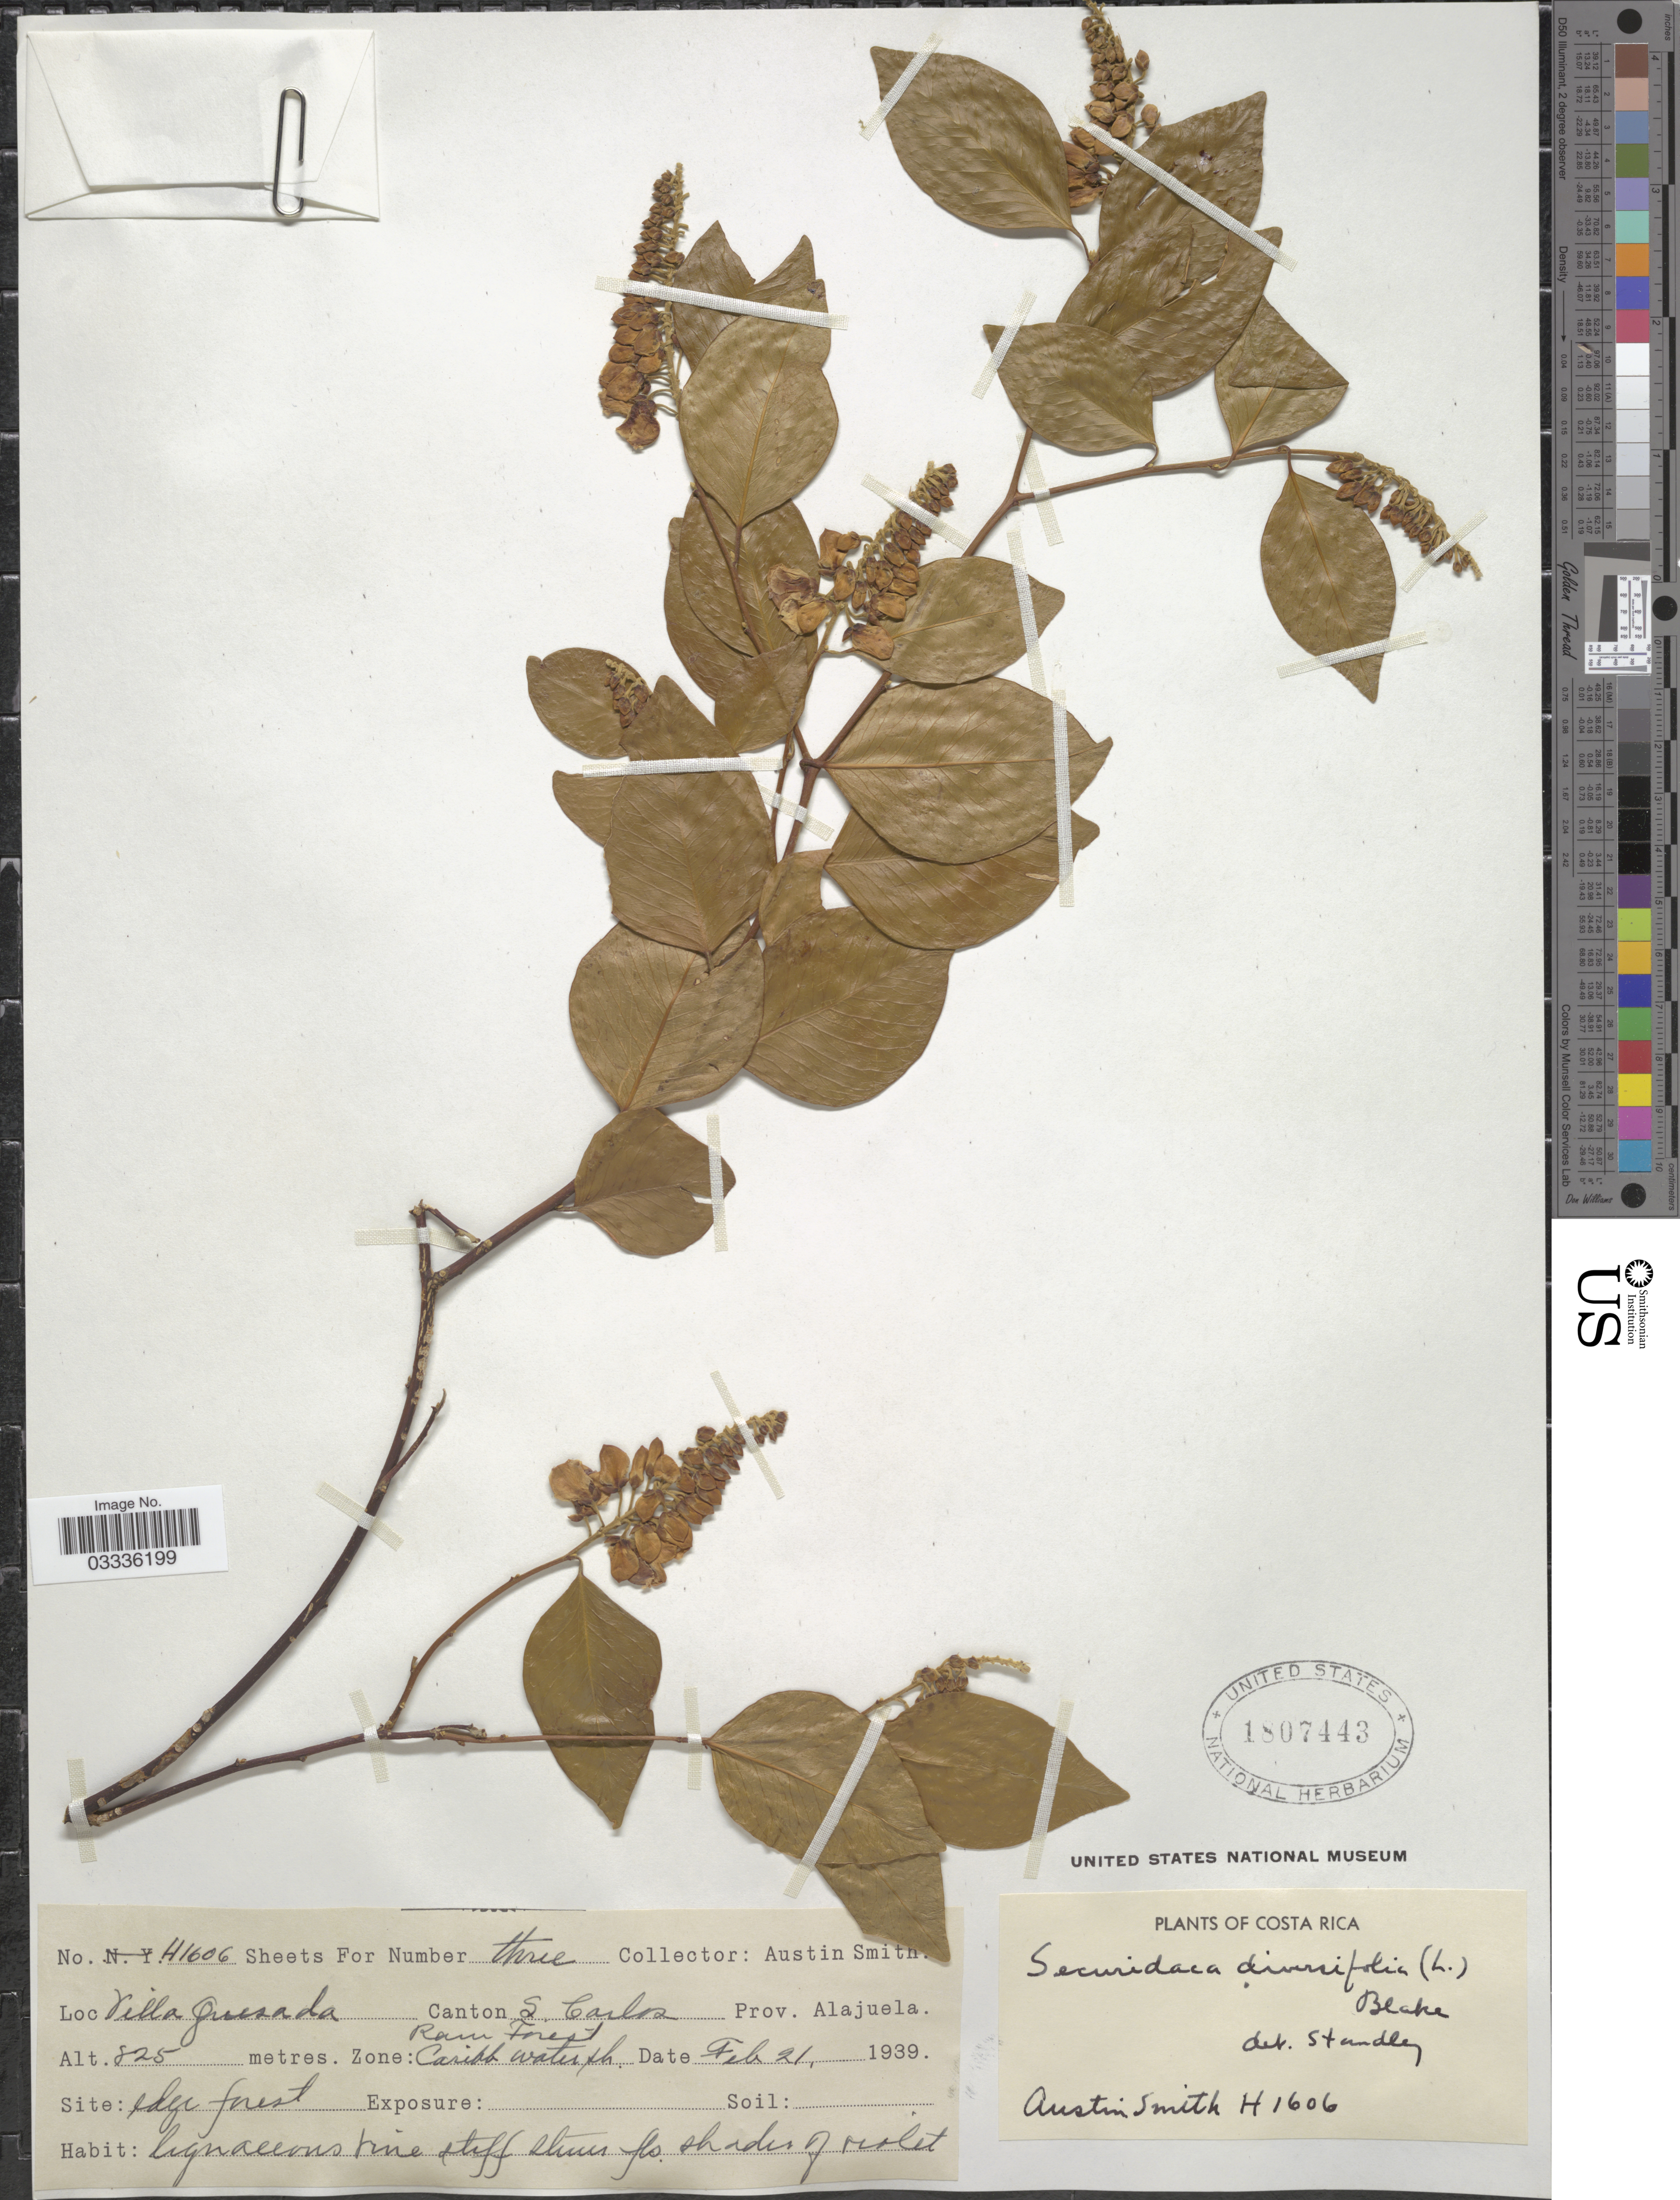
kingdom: Plantae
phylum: Tracheophyta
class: Magnoliopsida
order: Fabales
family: Polygalaceae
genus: Securidaca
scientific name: Securidaca diversifolia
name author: (L.) S.F. Blake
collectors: Aust P. Smith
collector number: H1606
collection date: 1939-02-21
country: Costa Rica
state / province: Alajuela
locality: Villa Quesada, Canton S. Carlos.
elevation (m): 825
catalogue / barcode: US 1807443